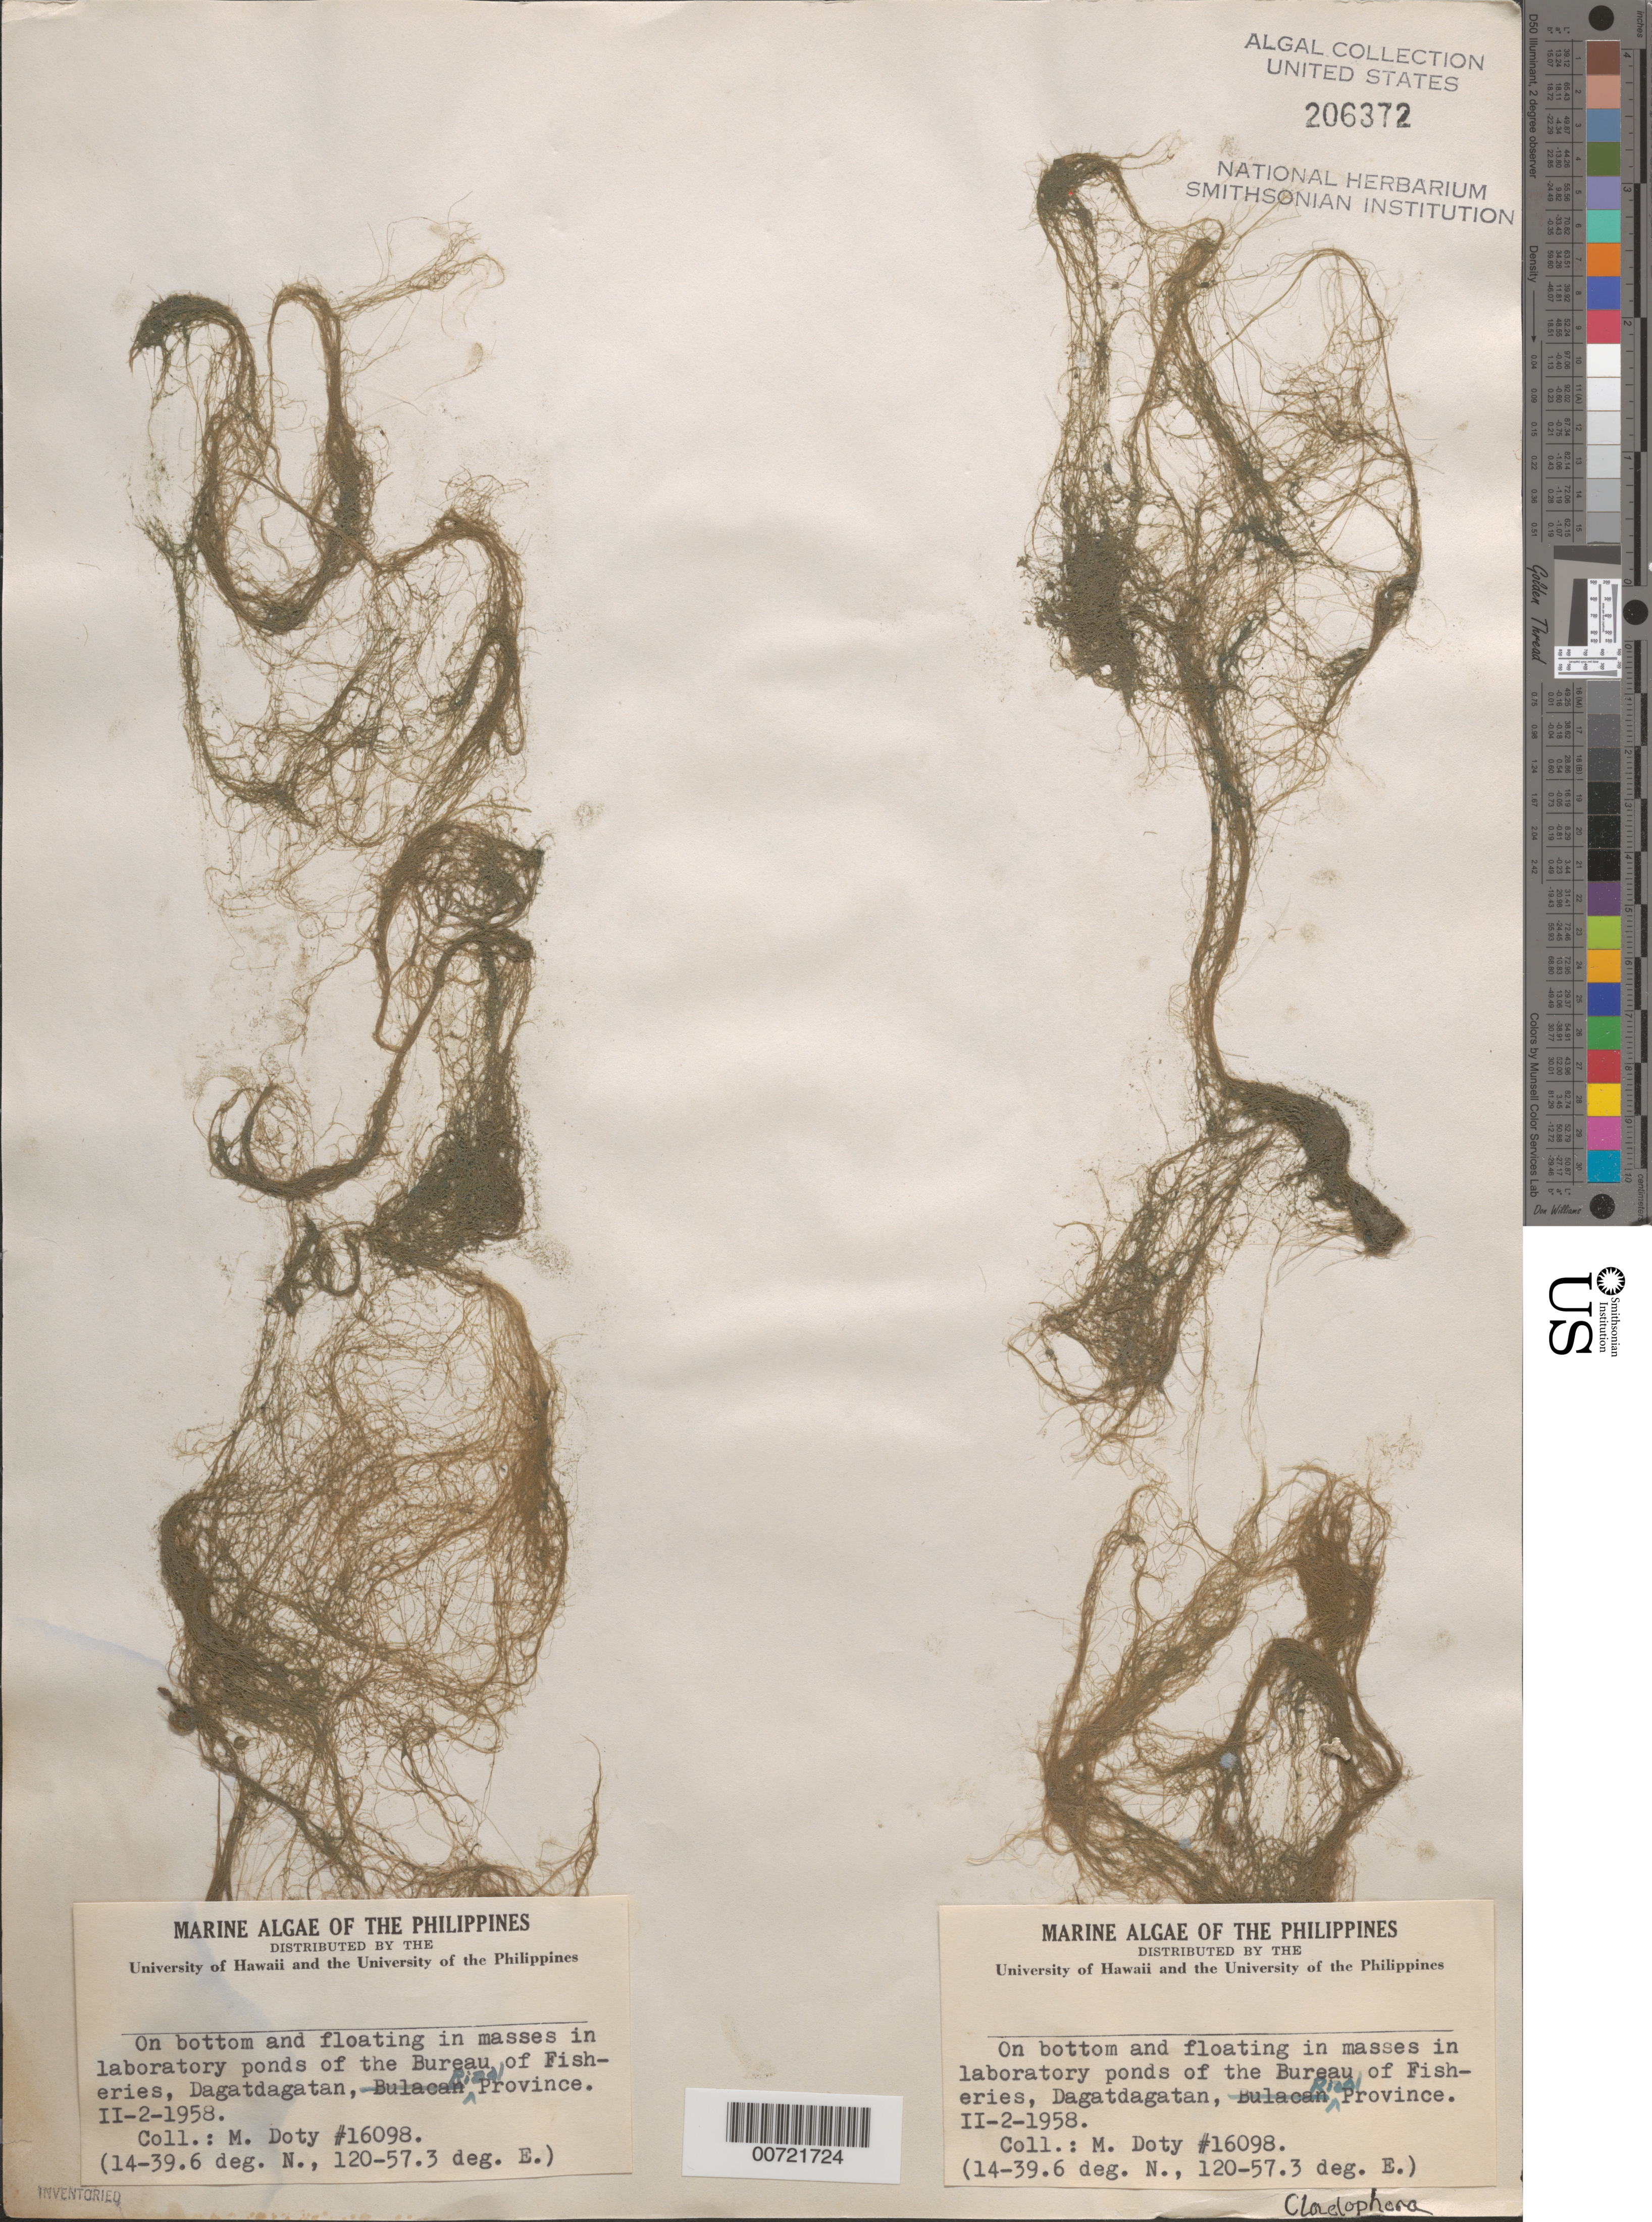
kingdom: Plantae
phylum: Chlorophyta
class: Ulvophyceae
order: Cladophorales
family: Cladophoraceae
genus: Cladophora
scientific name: Cladophora sp.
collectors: M. S. Doty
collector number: MSD 16098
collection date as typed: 02 Feb 1958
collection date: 1958-02-02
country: Philippines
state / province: National Capital Region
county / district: Manila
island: Luzon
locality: Dagatdagatan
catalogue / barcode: US 206372